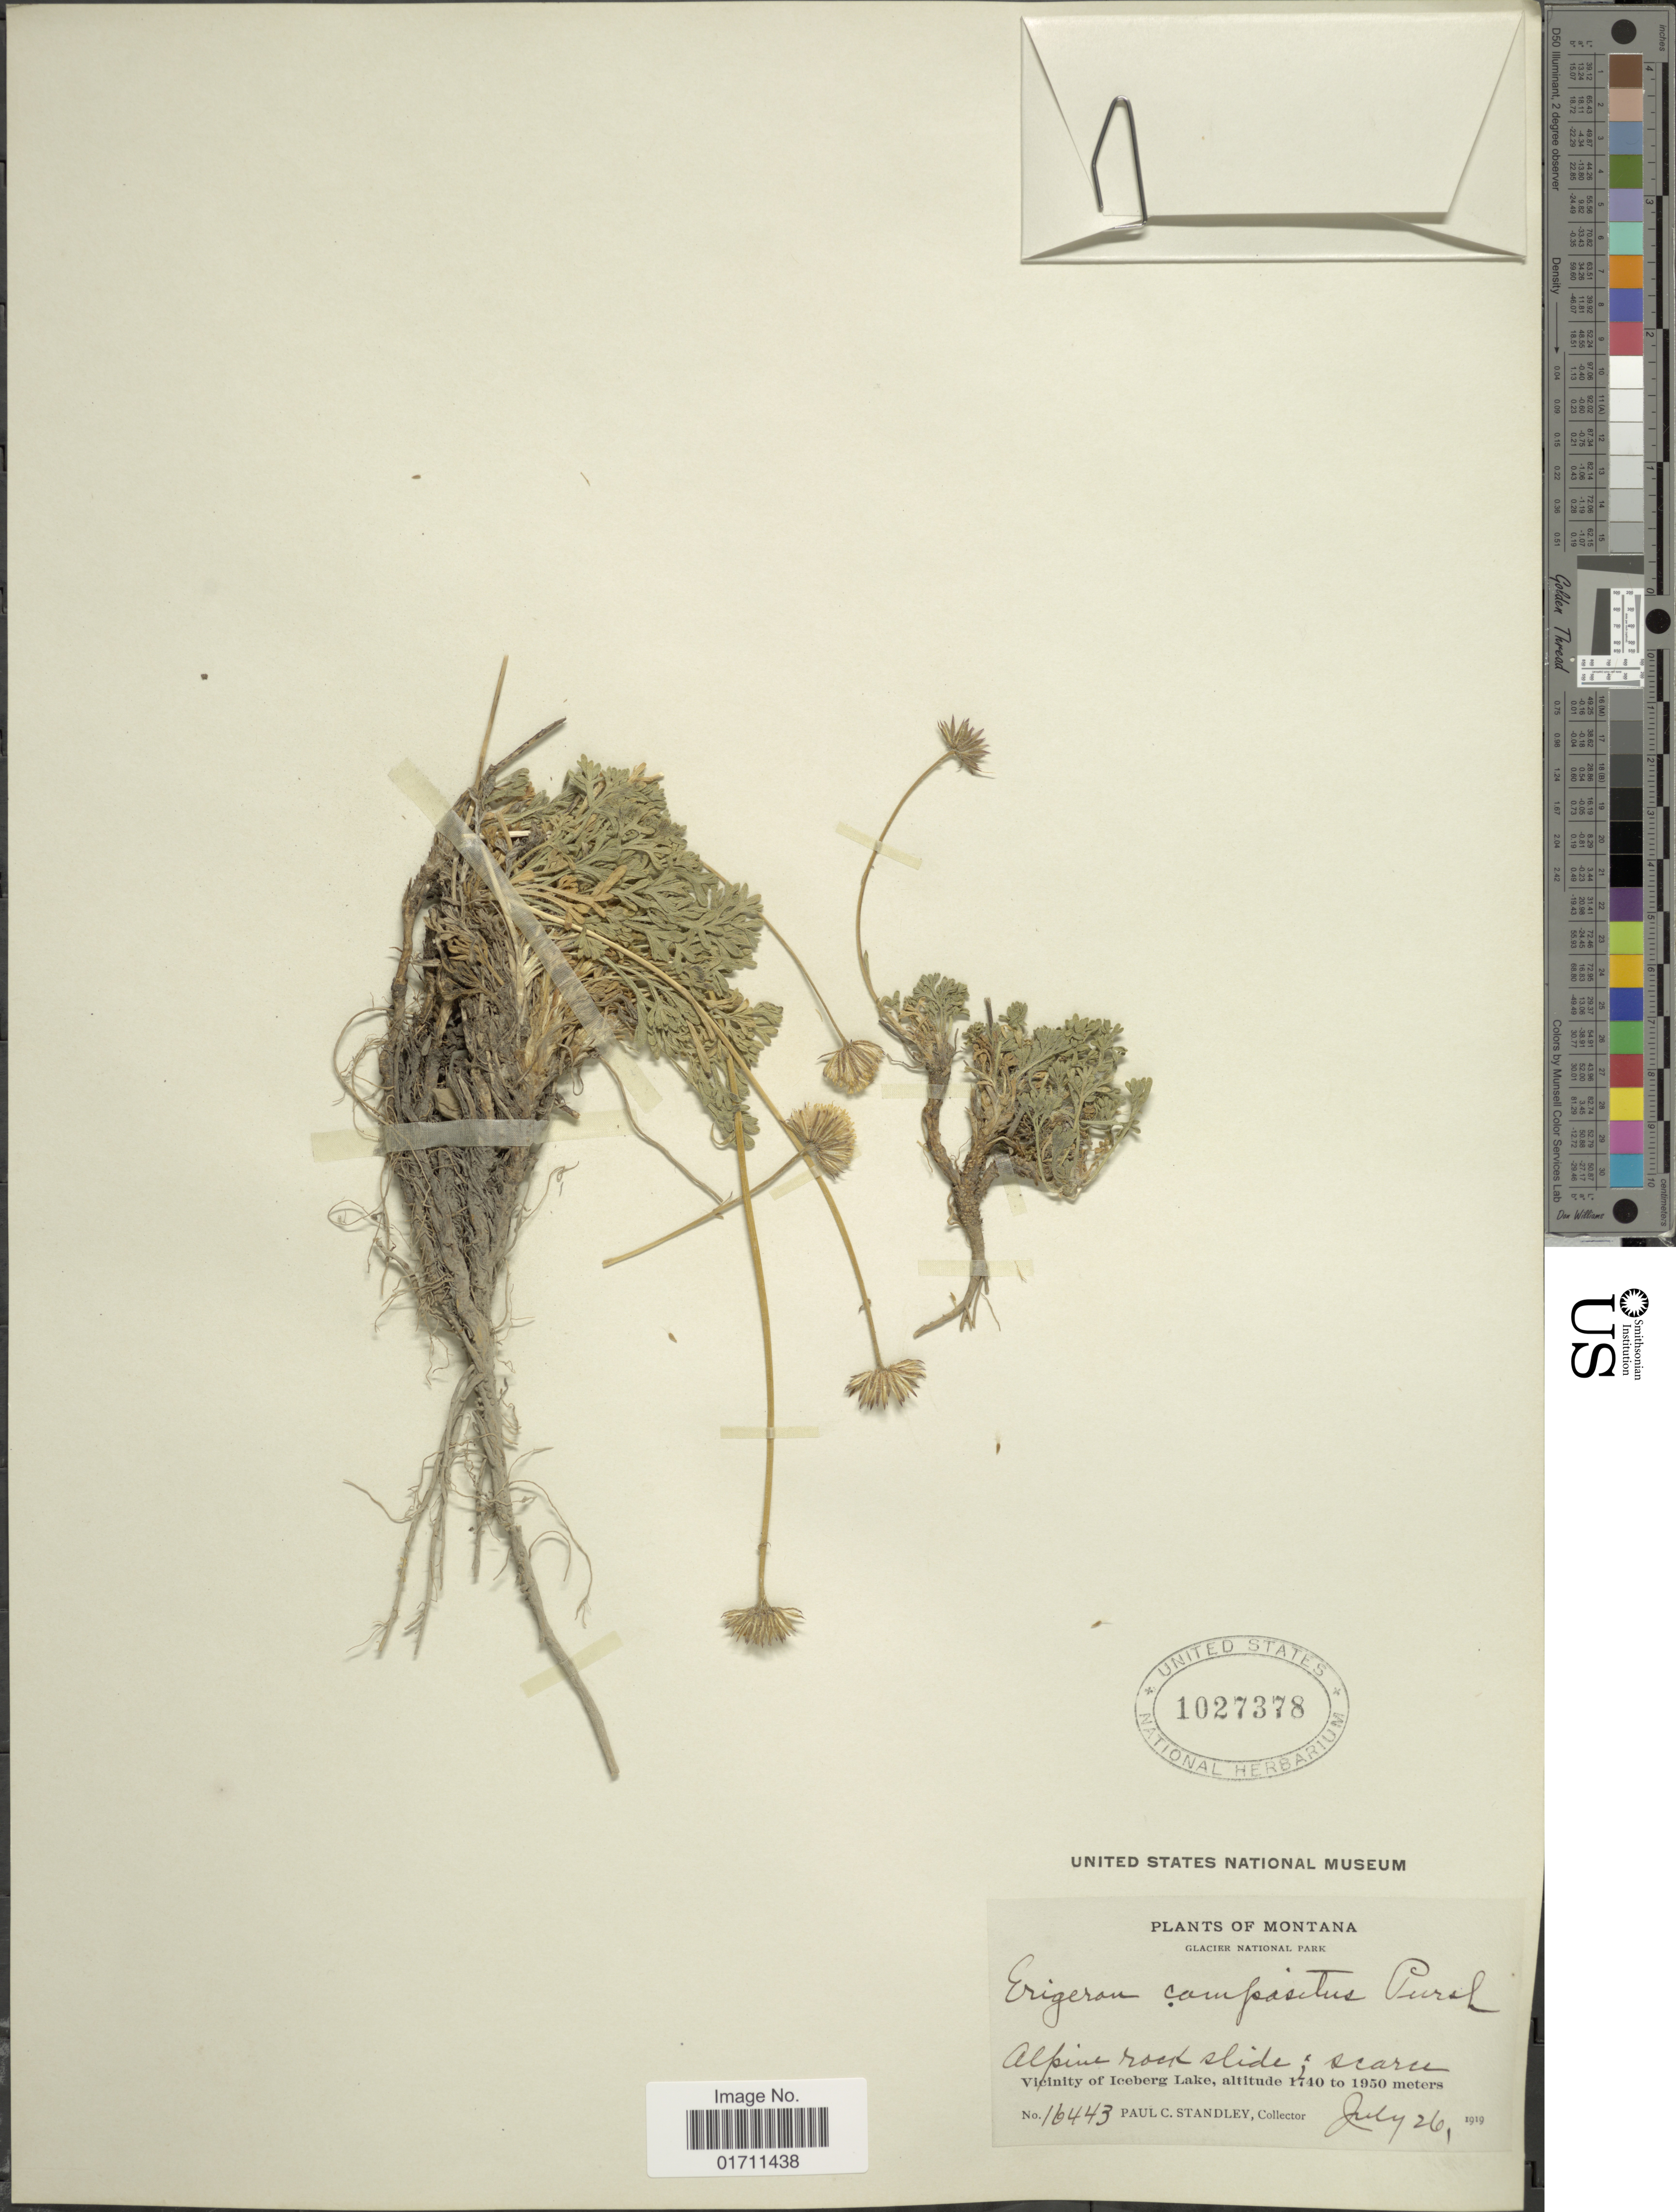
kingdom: Plantae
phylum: Tracheophyta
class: Magnoliopsida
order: Asterales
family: Asteraceae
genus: Erigeron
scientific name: Erigeron compositus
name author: Pursh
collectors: P. C. Standley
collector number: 16443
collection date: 1919-07-26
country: United States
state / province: Montana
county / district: Glacier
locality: Glacier National Park, Alpine rock slide; scarce, Vicinity of Iceberg Lake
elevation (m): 1740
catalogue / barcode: US 1027378